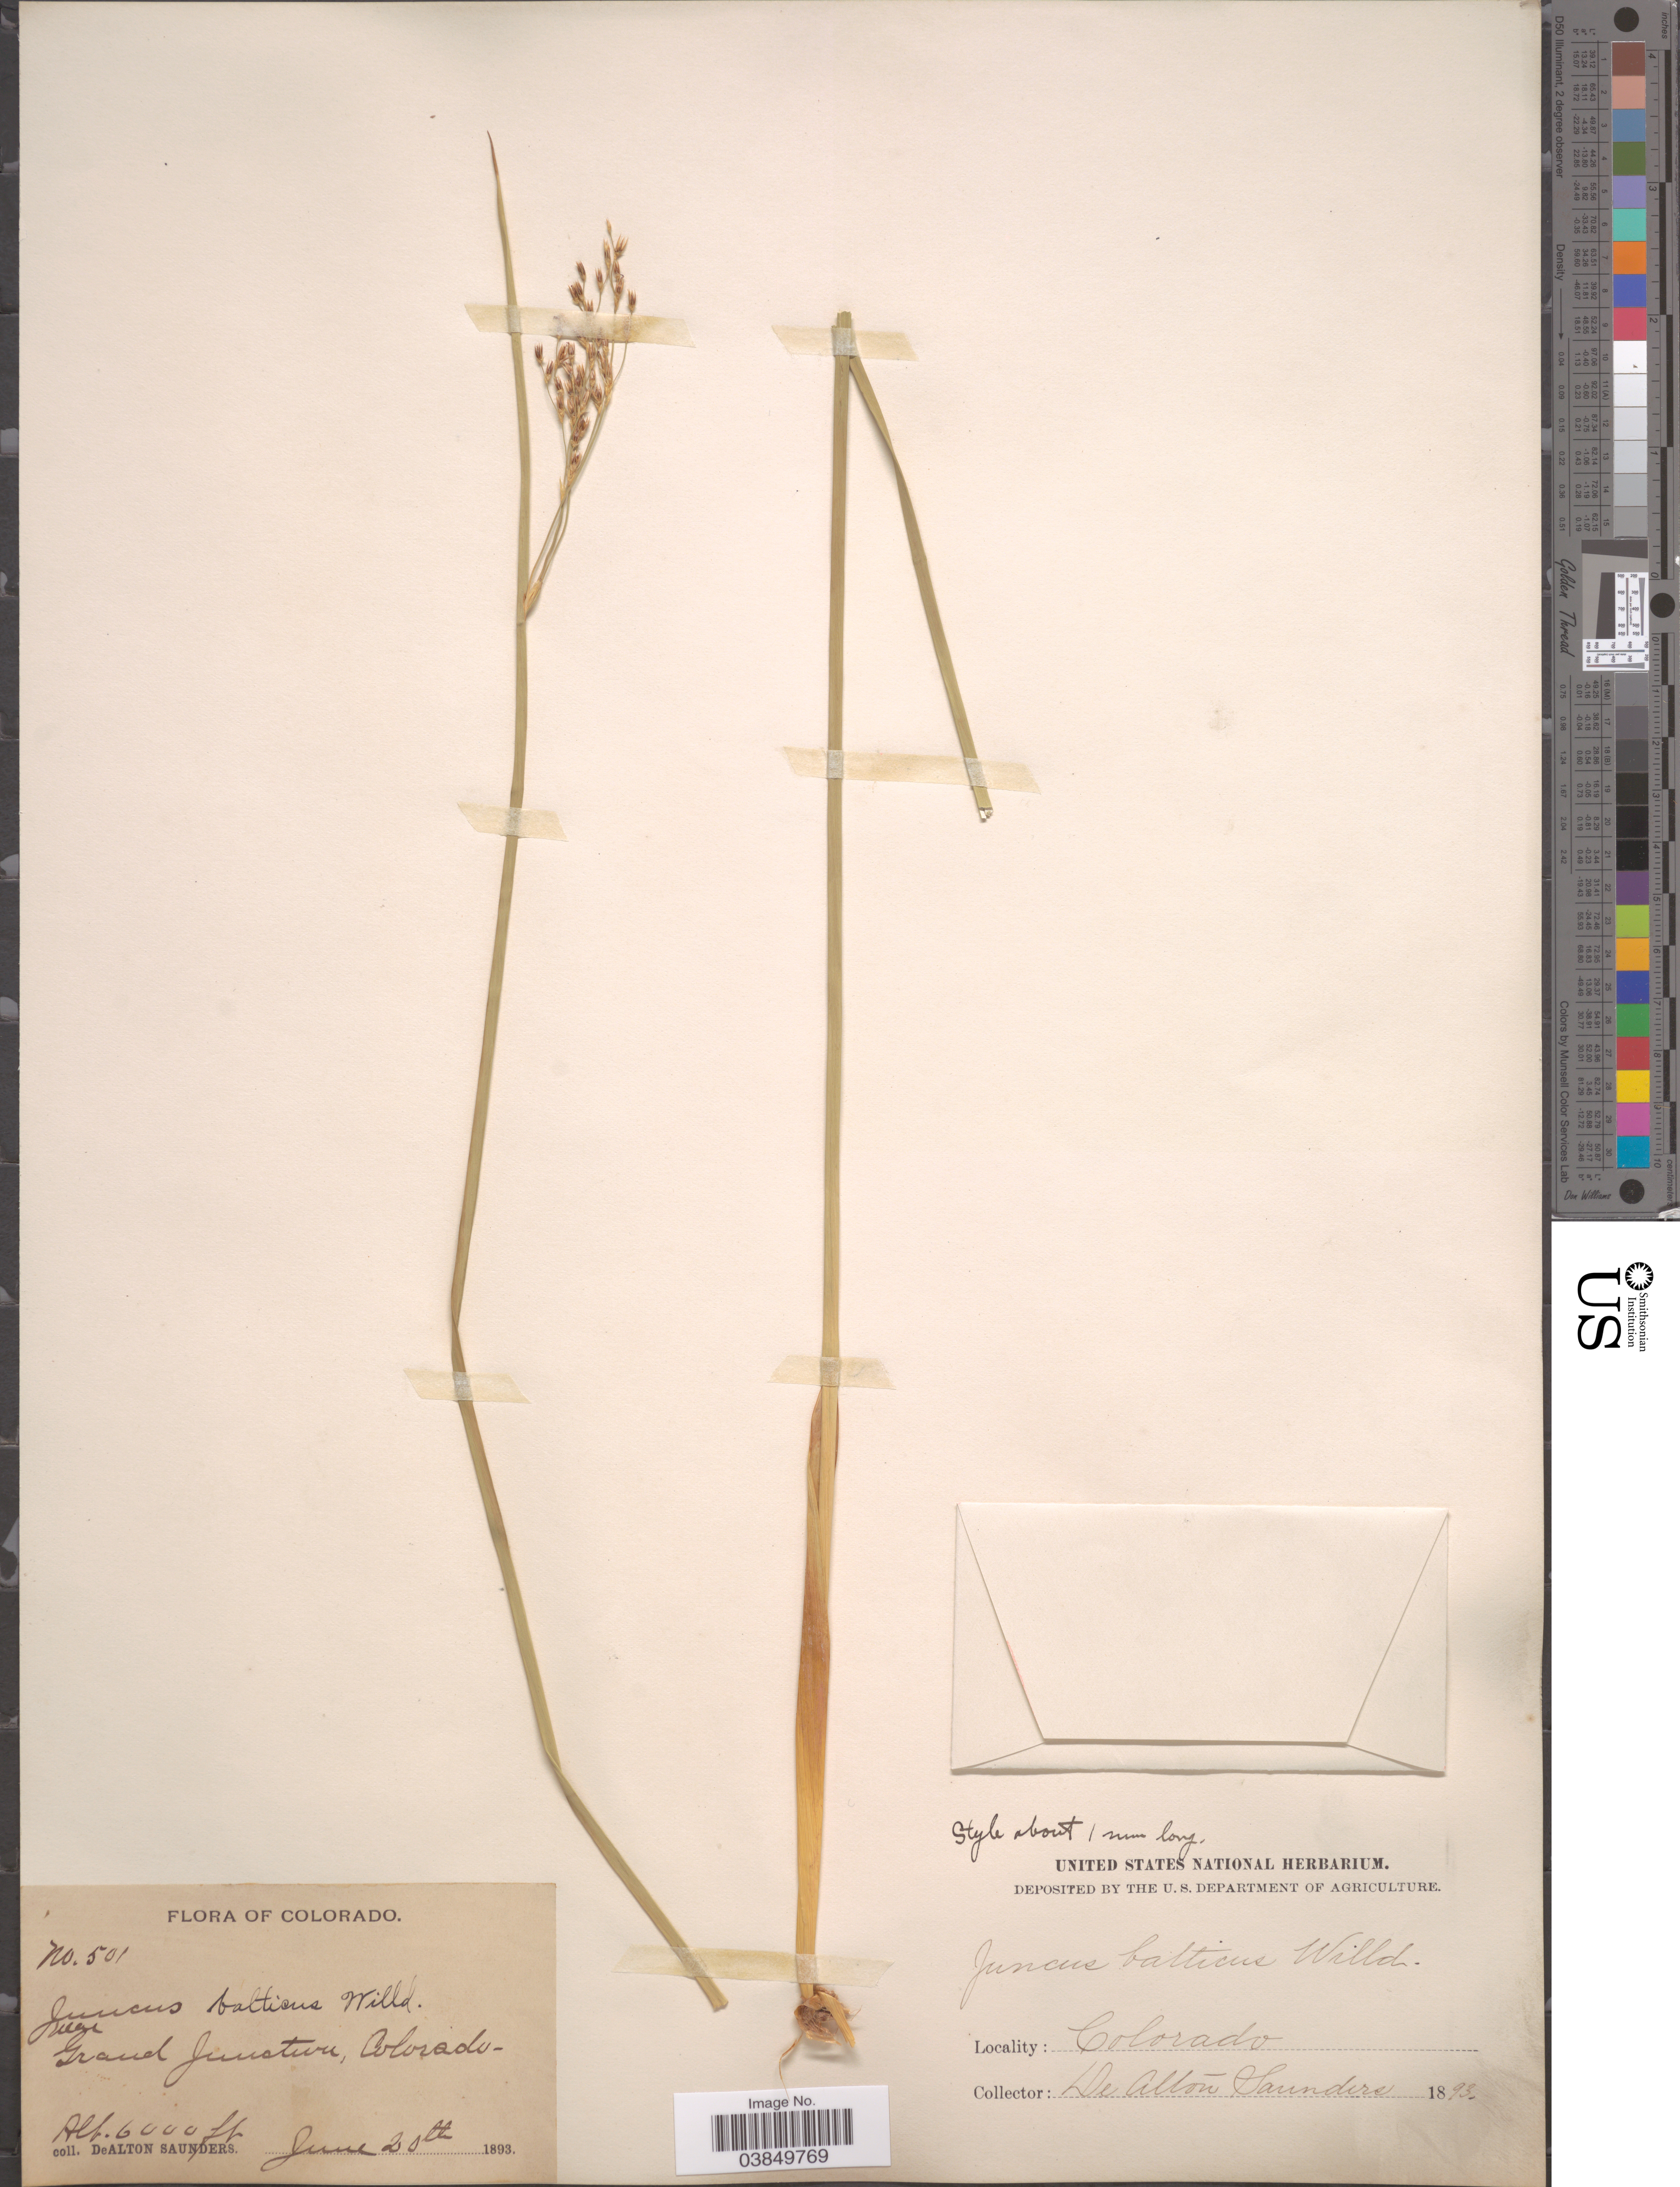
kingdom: Plantae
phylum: Tracheophyta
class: Liliopsida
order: Poales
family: Juncaceae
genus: Juncus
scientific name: Juncus balticus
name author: Willd.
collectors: D. A. Saunders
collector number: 501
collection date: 1893-06-20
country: United States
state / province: Colorado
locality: Near Grand Junction.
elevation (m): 1829